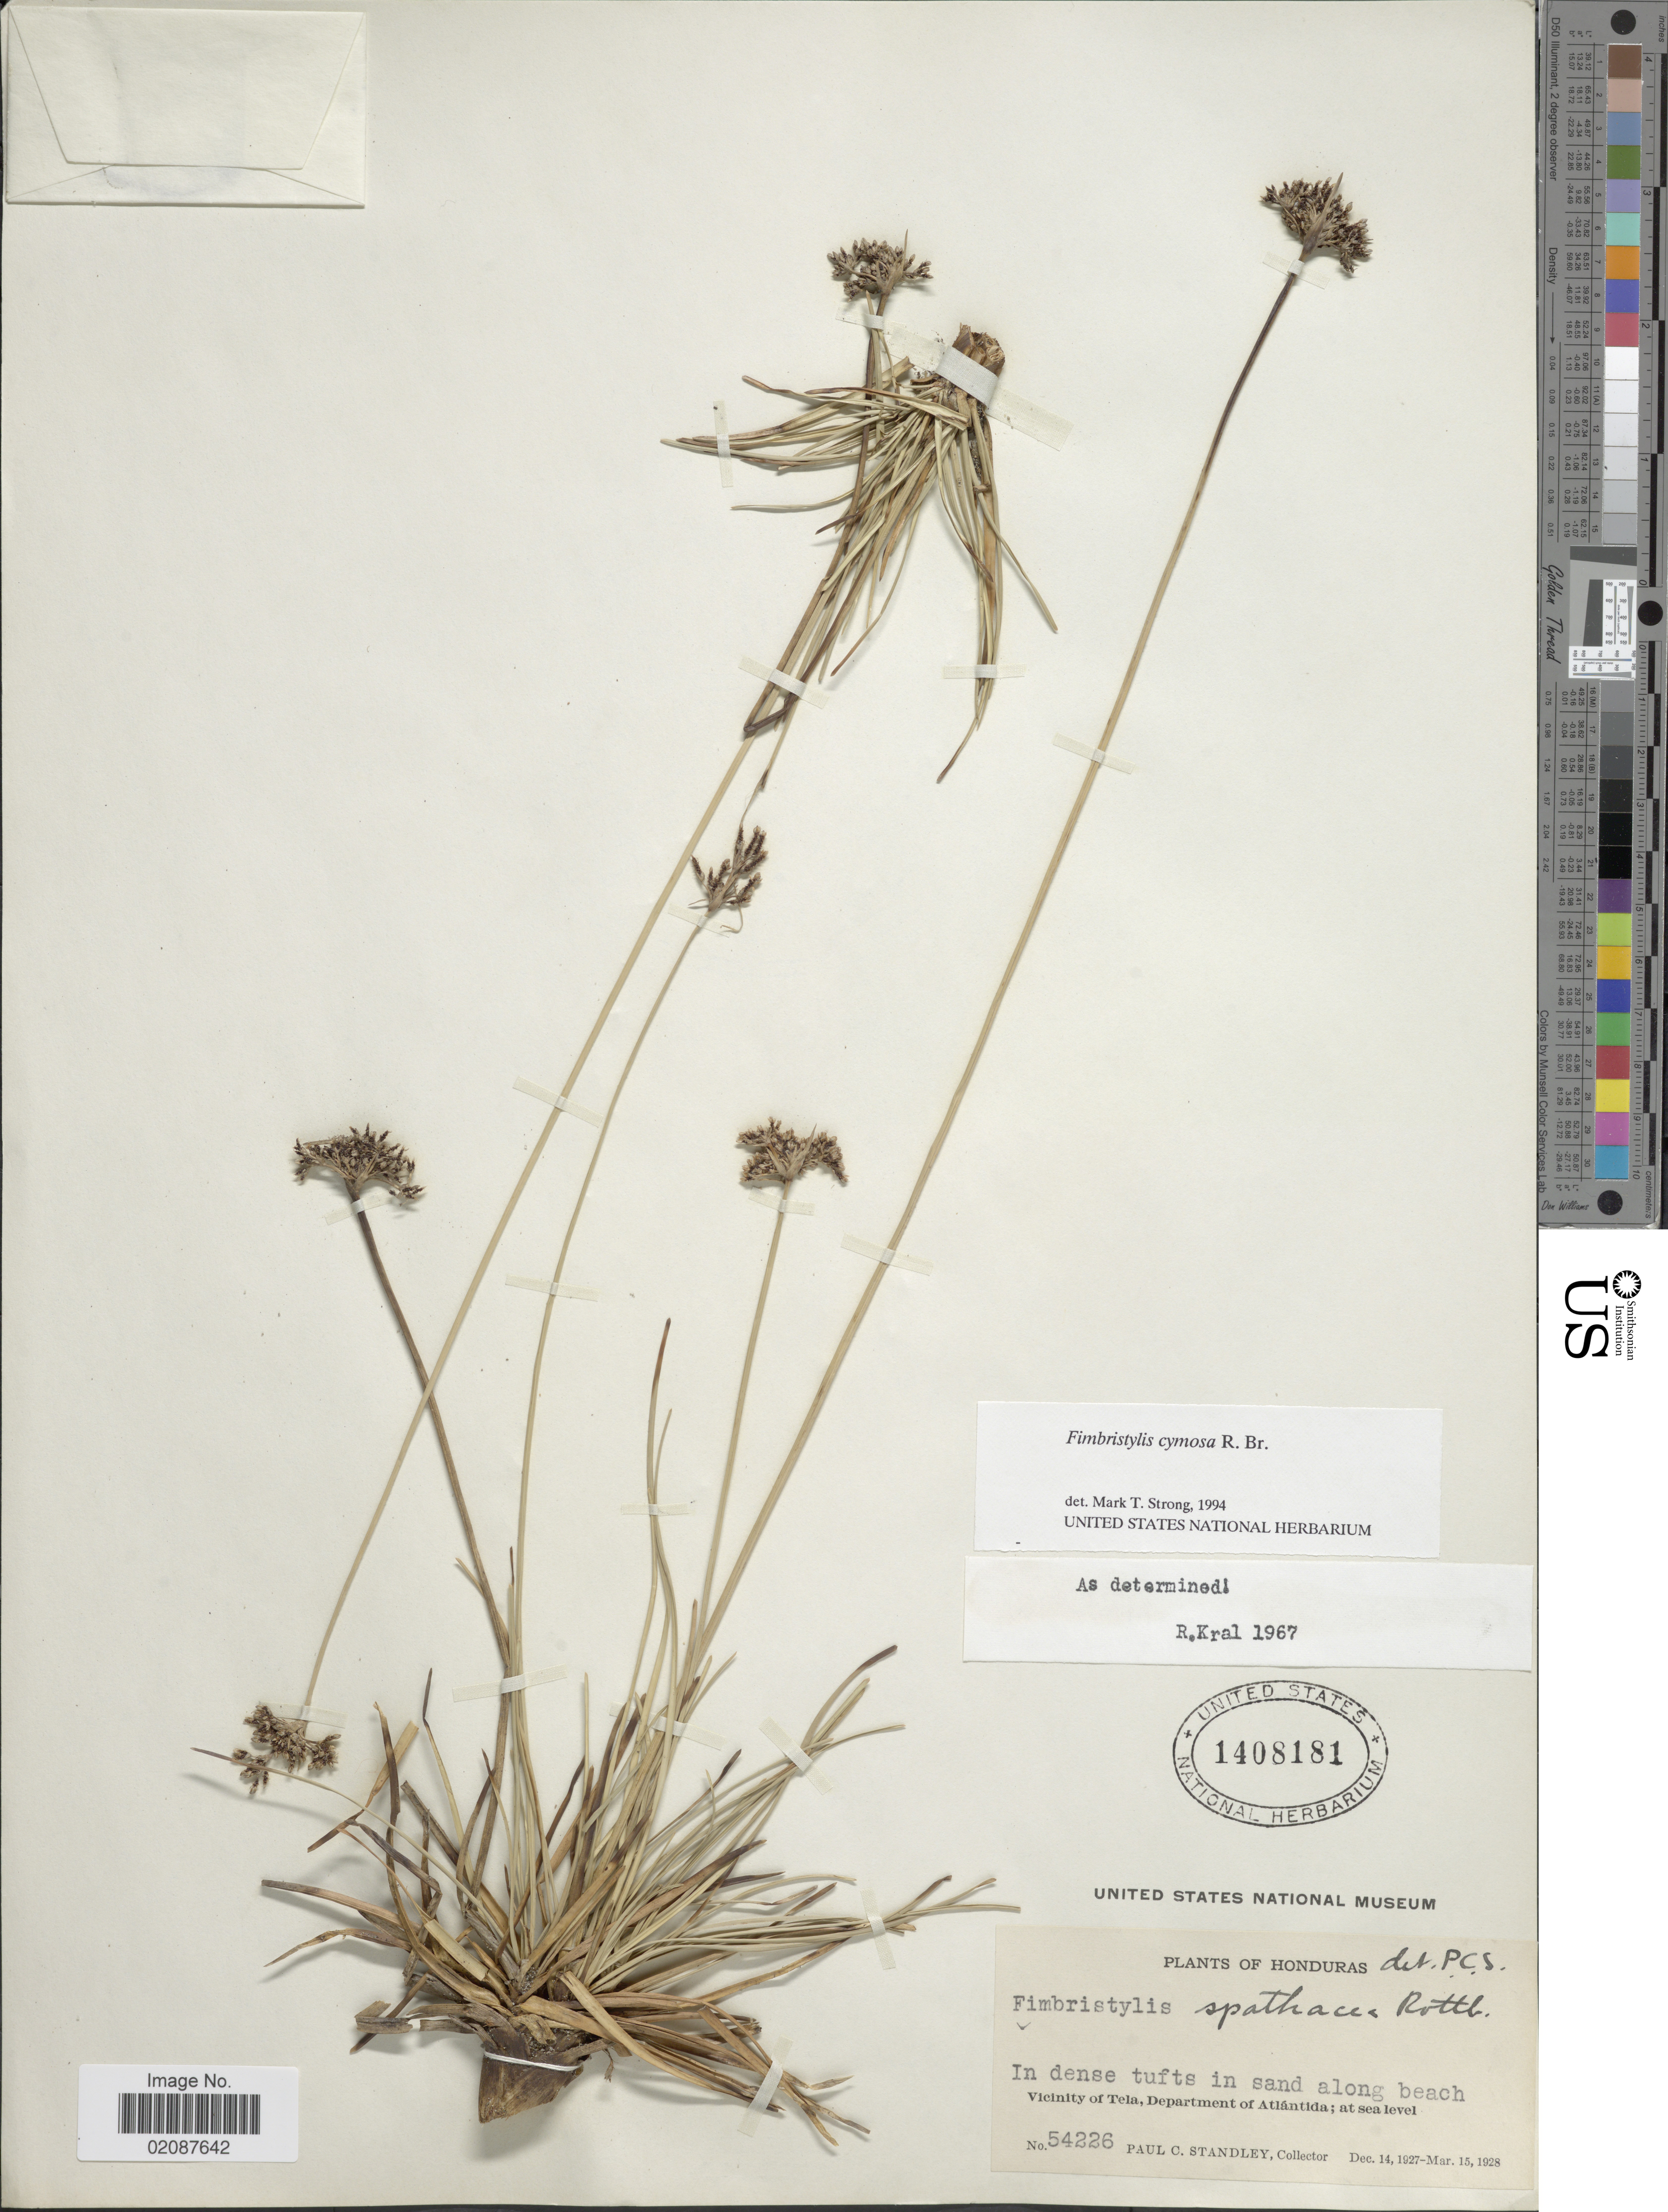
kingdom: Plantae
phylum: Tracheophyta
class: Liliopsida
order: Poales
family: Cyperaceae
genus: Fimbristylis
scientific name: Fimbristylis cymosa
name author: R. Br.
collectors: P. C. Standley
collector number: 54226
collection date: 1927-12-14/1928-03-15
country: Honduras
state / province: Atlántida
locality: In dense tuffs in sand along beach, Vicinity of Tela.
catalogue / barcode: US 1408181